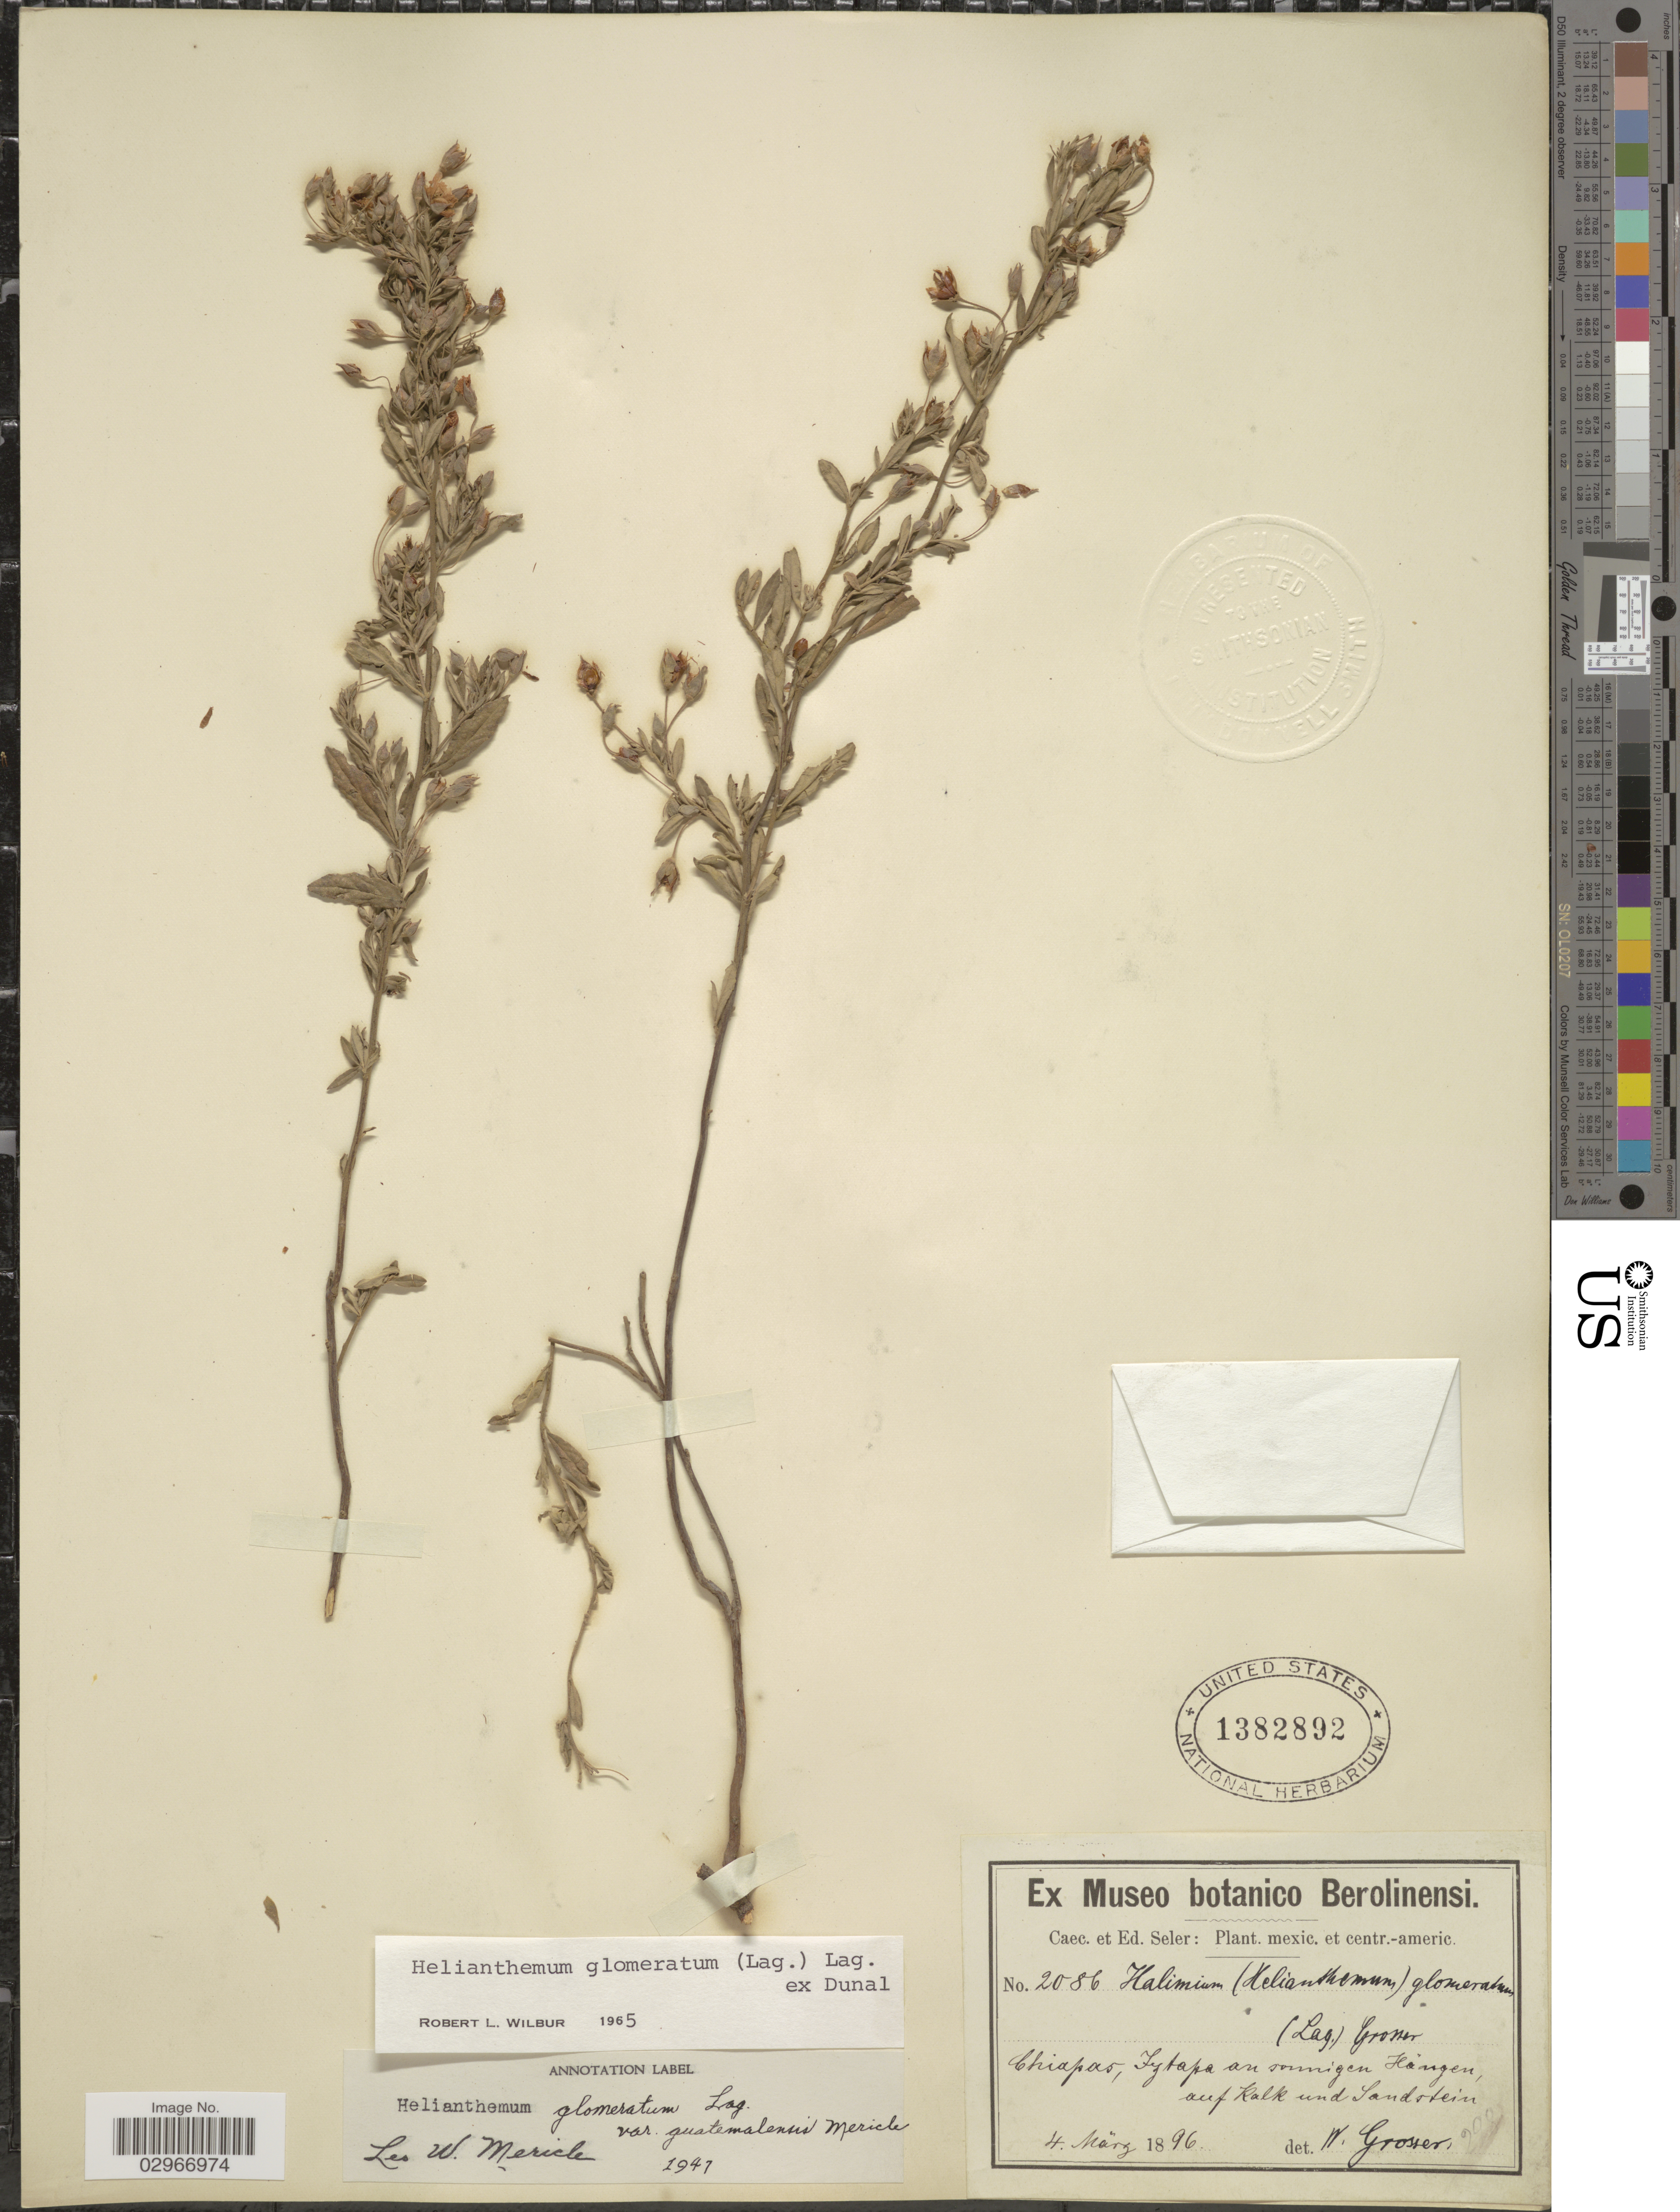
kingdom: Plantae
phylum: Tracheophyta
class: Magnoliopsida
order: Malvales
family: Cistaceae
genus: Helianthemum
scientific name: Helianthemum glomeratum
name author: (Lag.) Lag. ex Dunal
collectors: C. Seler & E. G. Seler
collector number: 2086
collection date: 1896-03-04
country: Mexico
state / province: Chiapas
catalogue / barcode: US 1382892